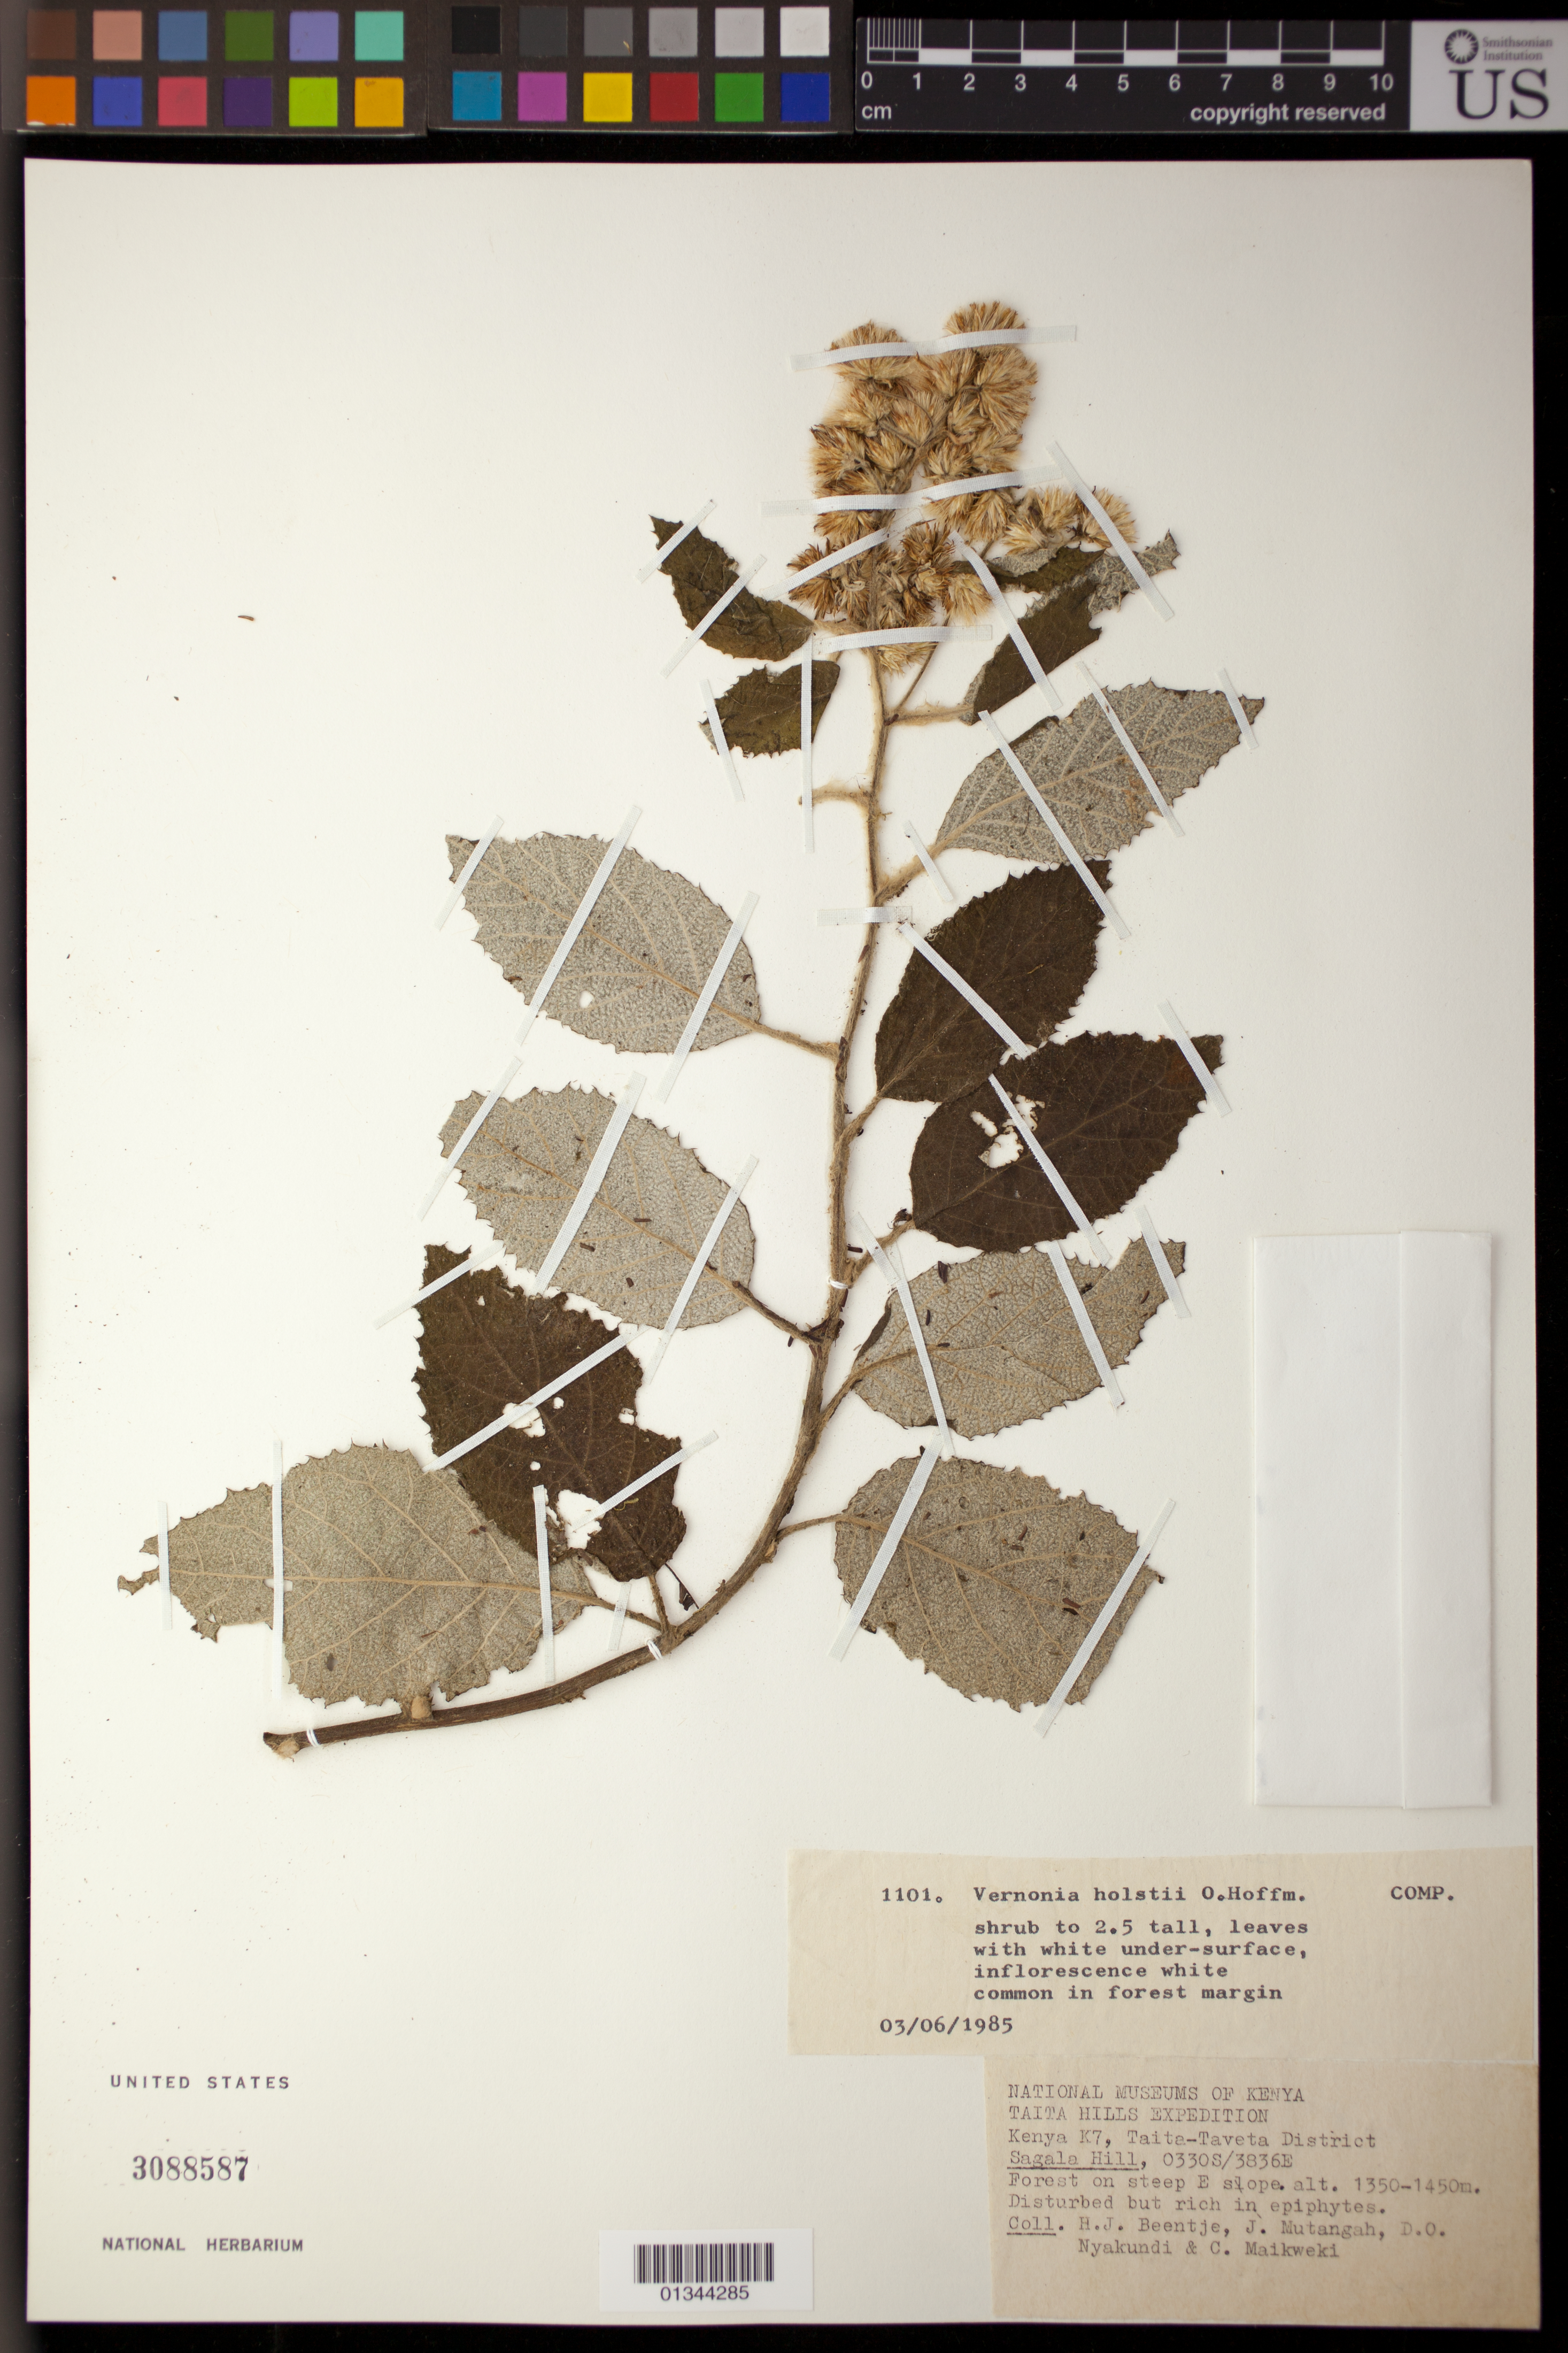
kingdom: Plantae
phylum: Tracheophyta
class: Magnoliopsida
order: Asterales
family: Asteraceae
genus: Vernonia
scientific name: Vernonia holstii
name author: O. Hoffm.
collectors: H. J. Beentje, J. Mutangah, D. Nyakundi & C. Maikweki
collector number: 1101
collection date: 1985-06-03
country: Kenya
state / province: Taita Taveta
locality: Sagala Hill, East slope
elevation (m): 1350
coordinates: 0330S, 3836E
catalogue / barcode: US 3088587